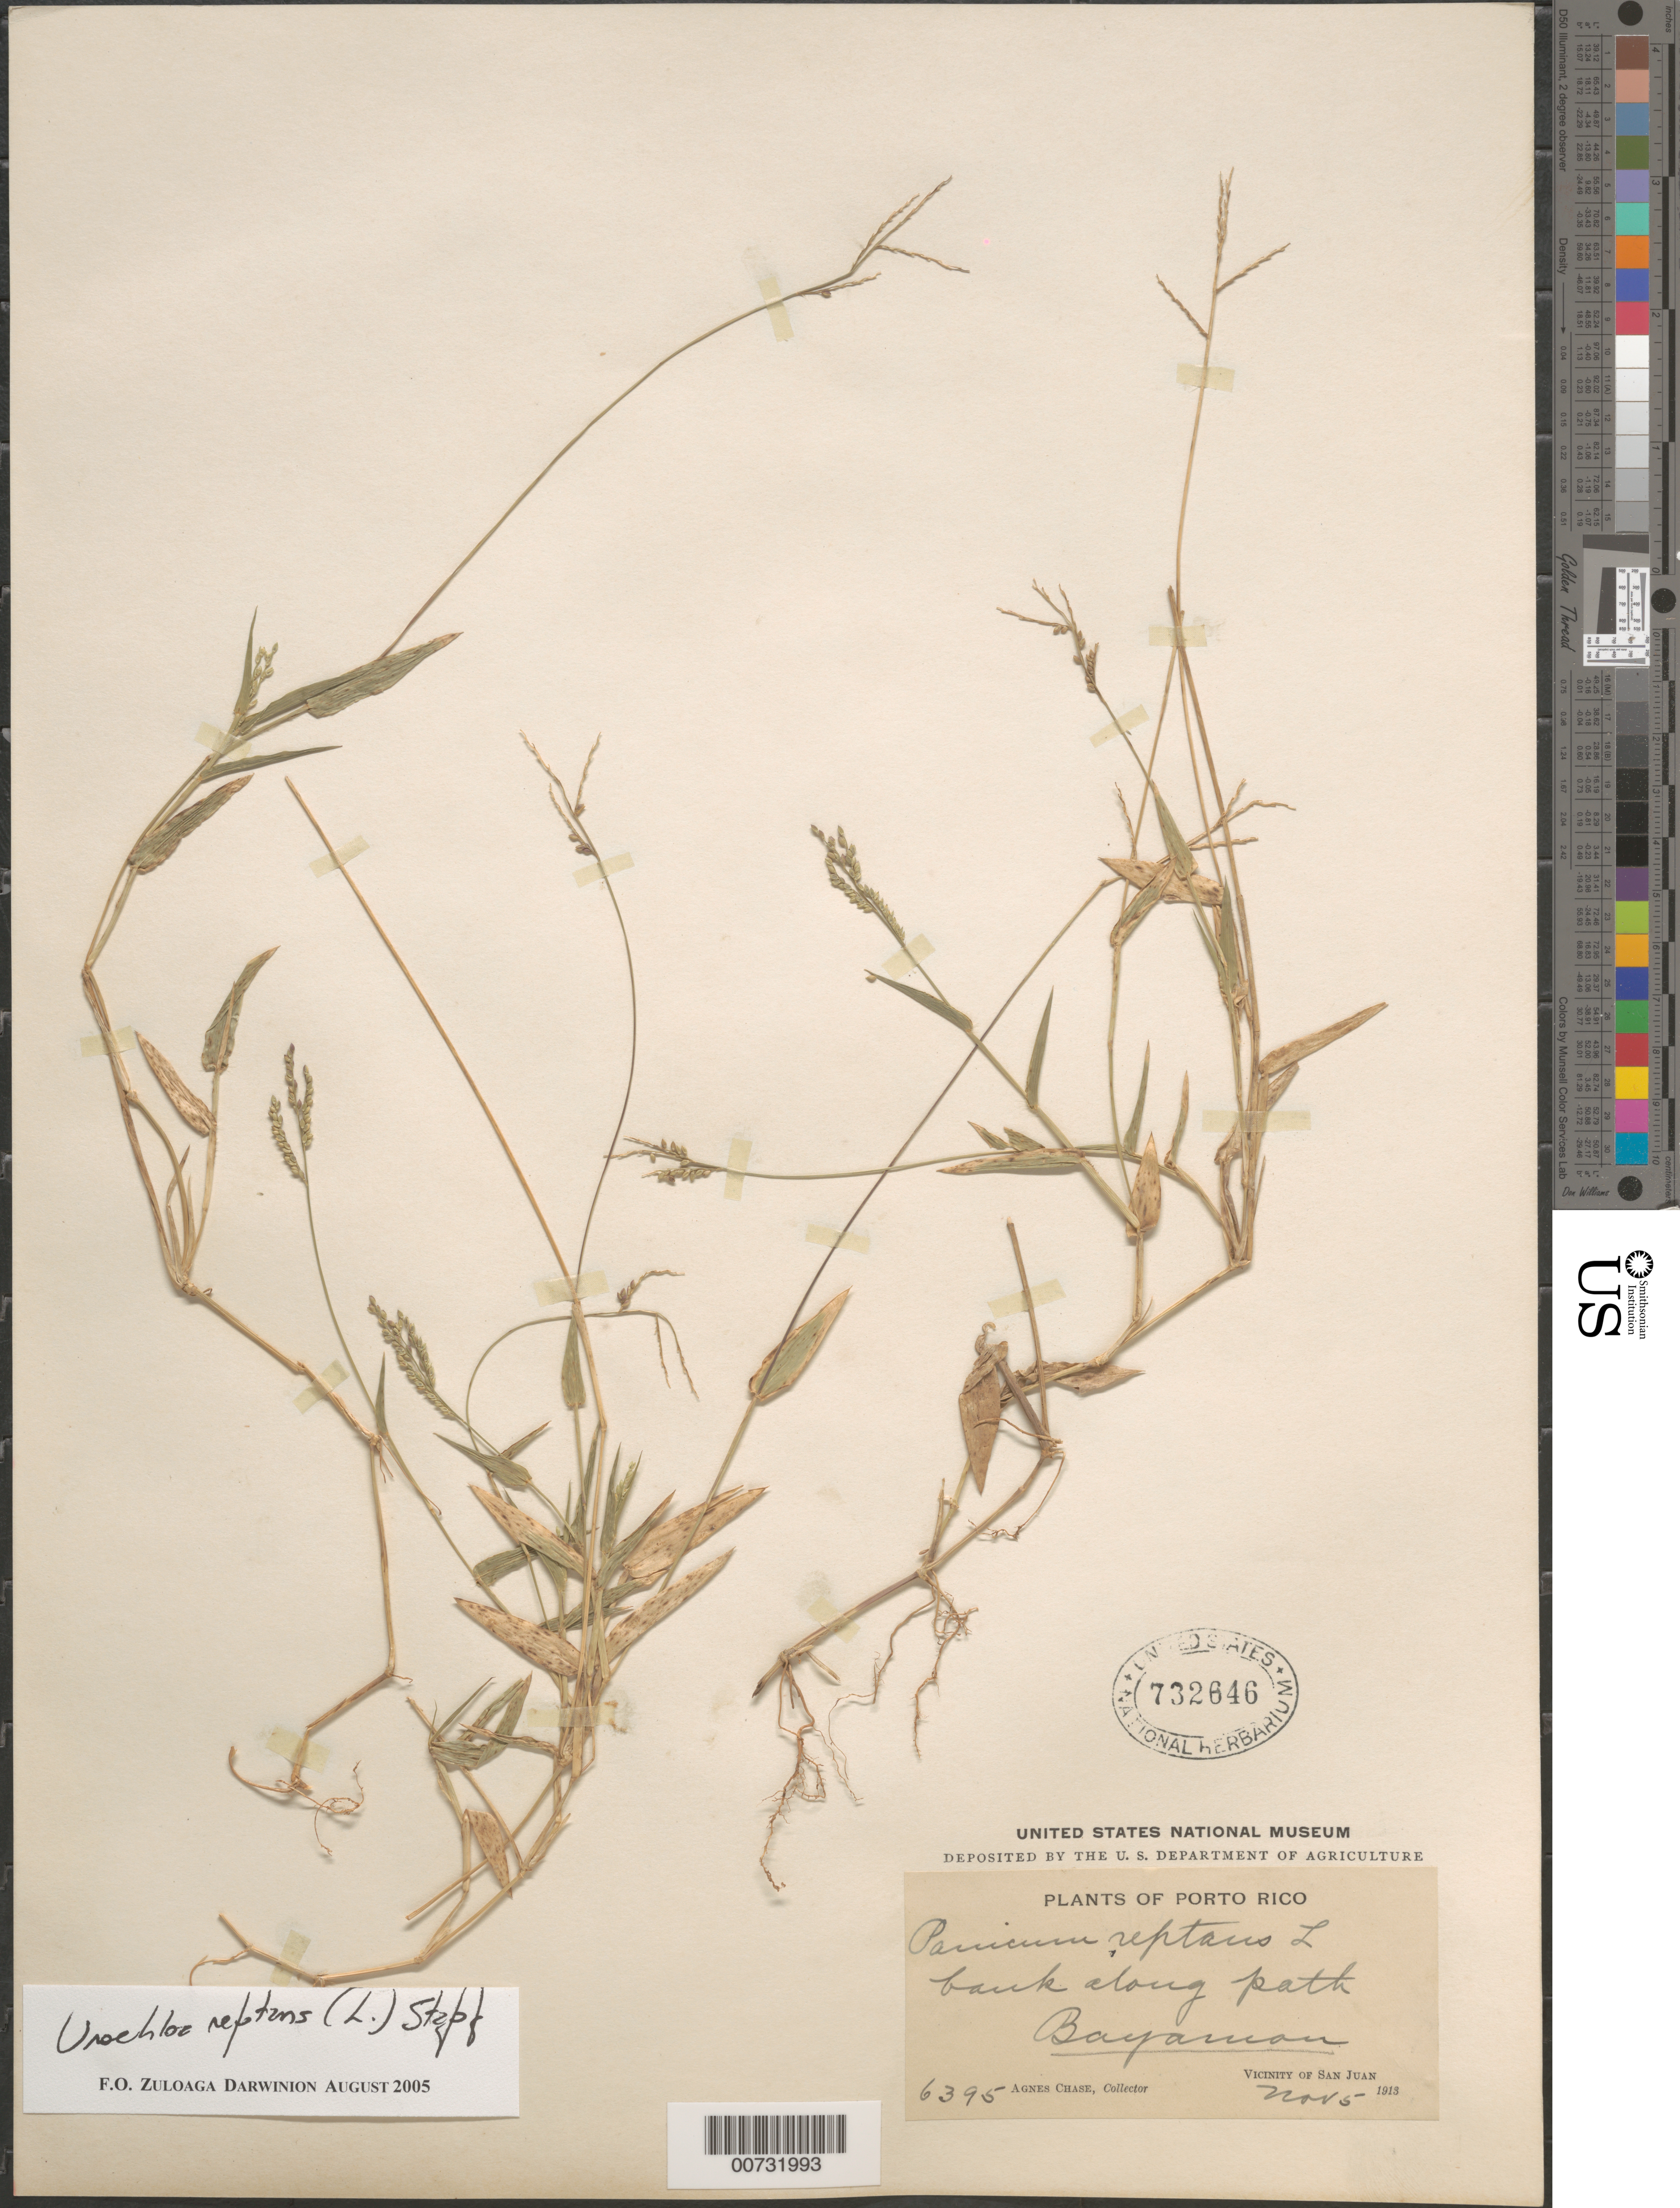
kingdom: Plantae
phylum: Tracheophyta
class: Liliopsida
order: Poales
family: Poaceae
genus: Urochloa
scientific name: Urochloa reptans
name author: (L.) Stapf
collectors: A. Chase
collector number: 6395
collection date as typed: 05 Nov 1913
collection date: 1913-11-05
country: Puerto Rico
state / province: Bayamón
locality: Bayamon, vic of San Juan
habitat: Bank along path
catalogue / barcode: US 732646